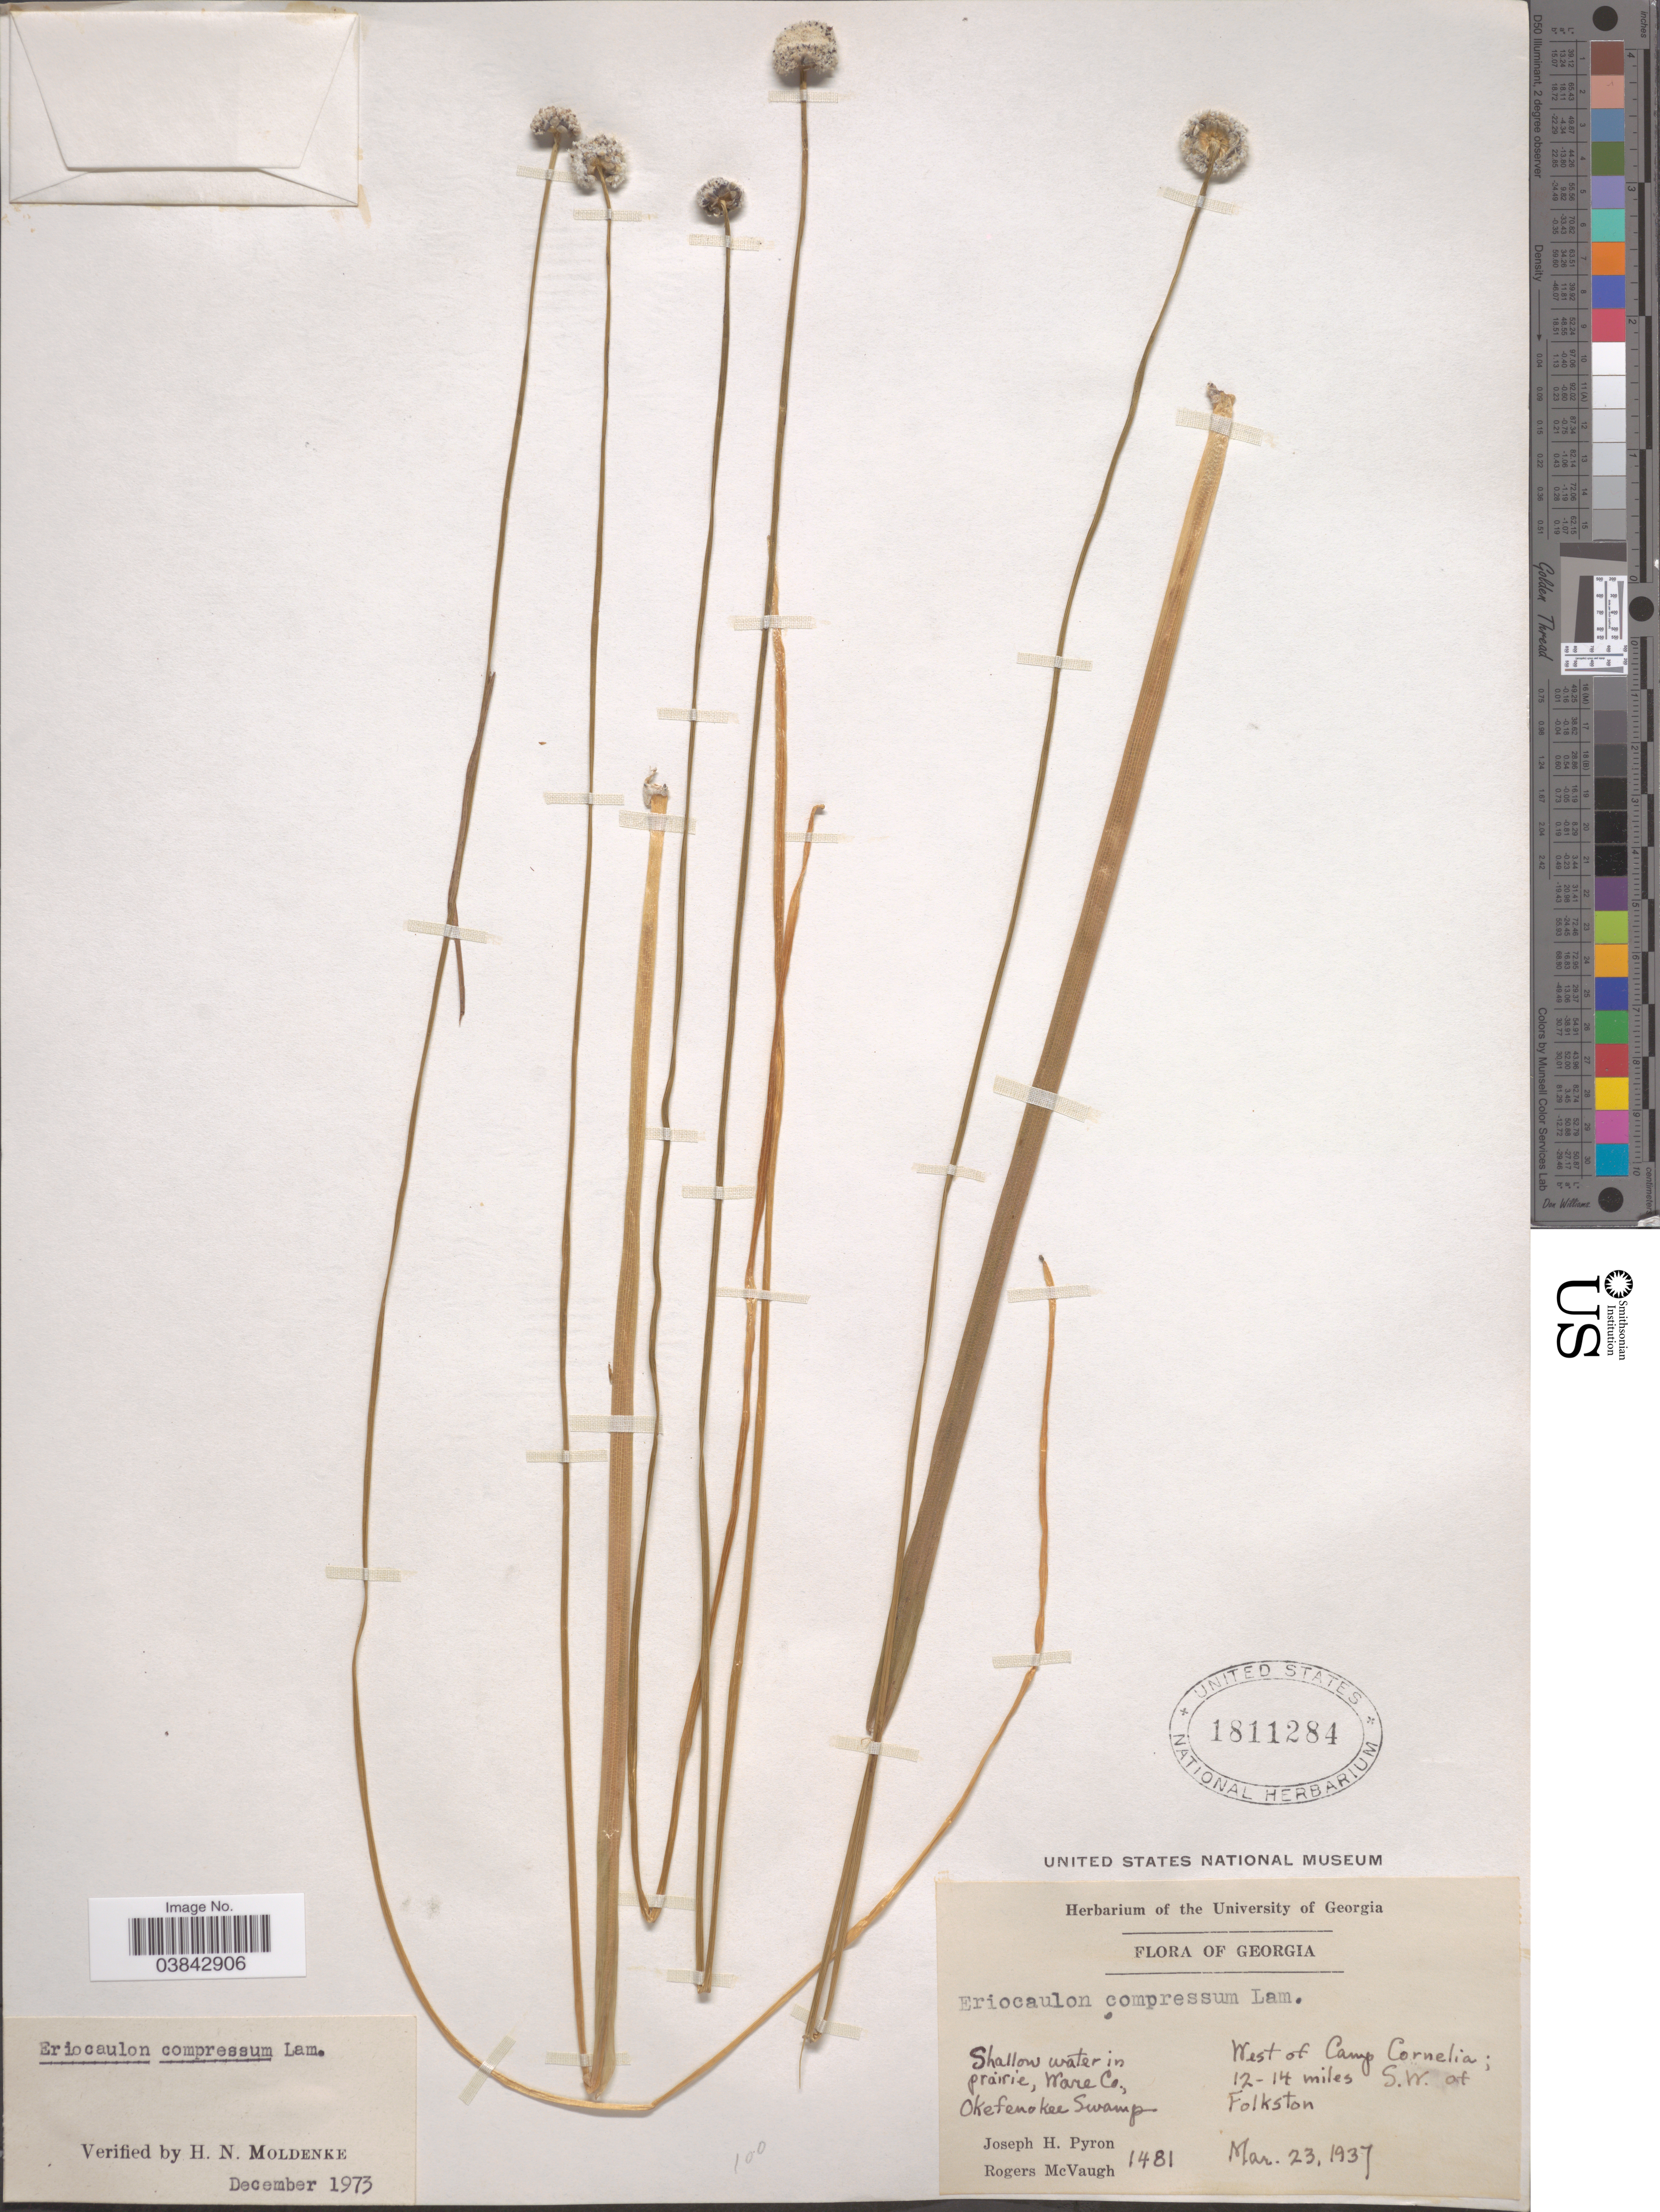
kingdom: Plantae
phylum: Tracheophyta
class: Liliopsida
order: Poales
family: Eriocaulaceae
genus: Eriocaulon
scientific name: Eriocaulon compressum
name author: Lam.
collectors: J. H. Pyron & R. McVaugh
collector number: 1481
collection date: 1937-03-23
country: United States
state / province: Georgia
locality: Ware Co., Okefenokee Swamp. West of Camp Cornelia; 12-14 miles S.W. of Folkston.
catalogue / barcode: US 1811284